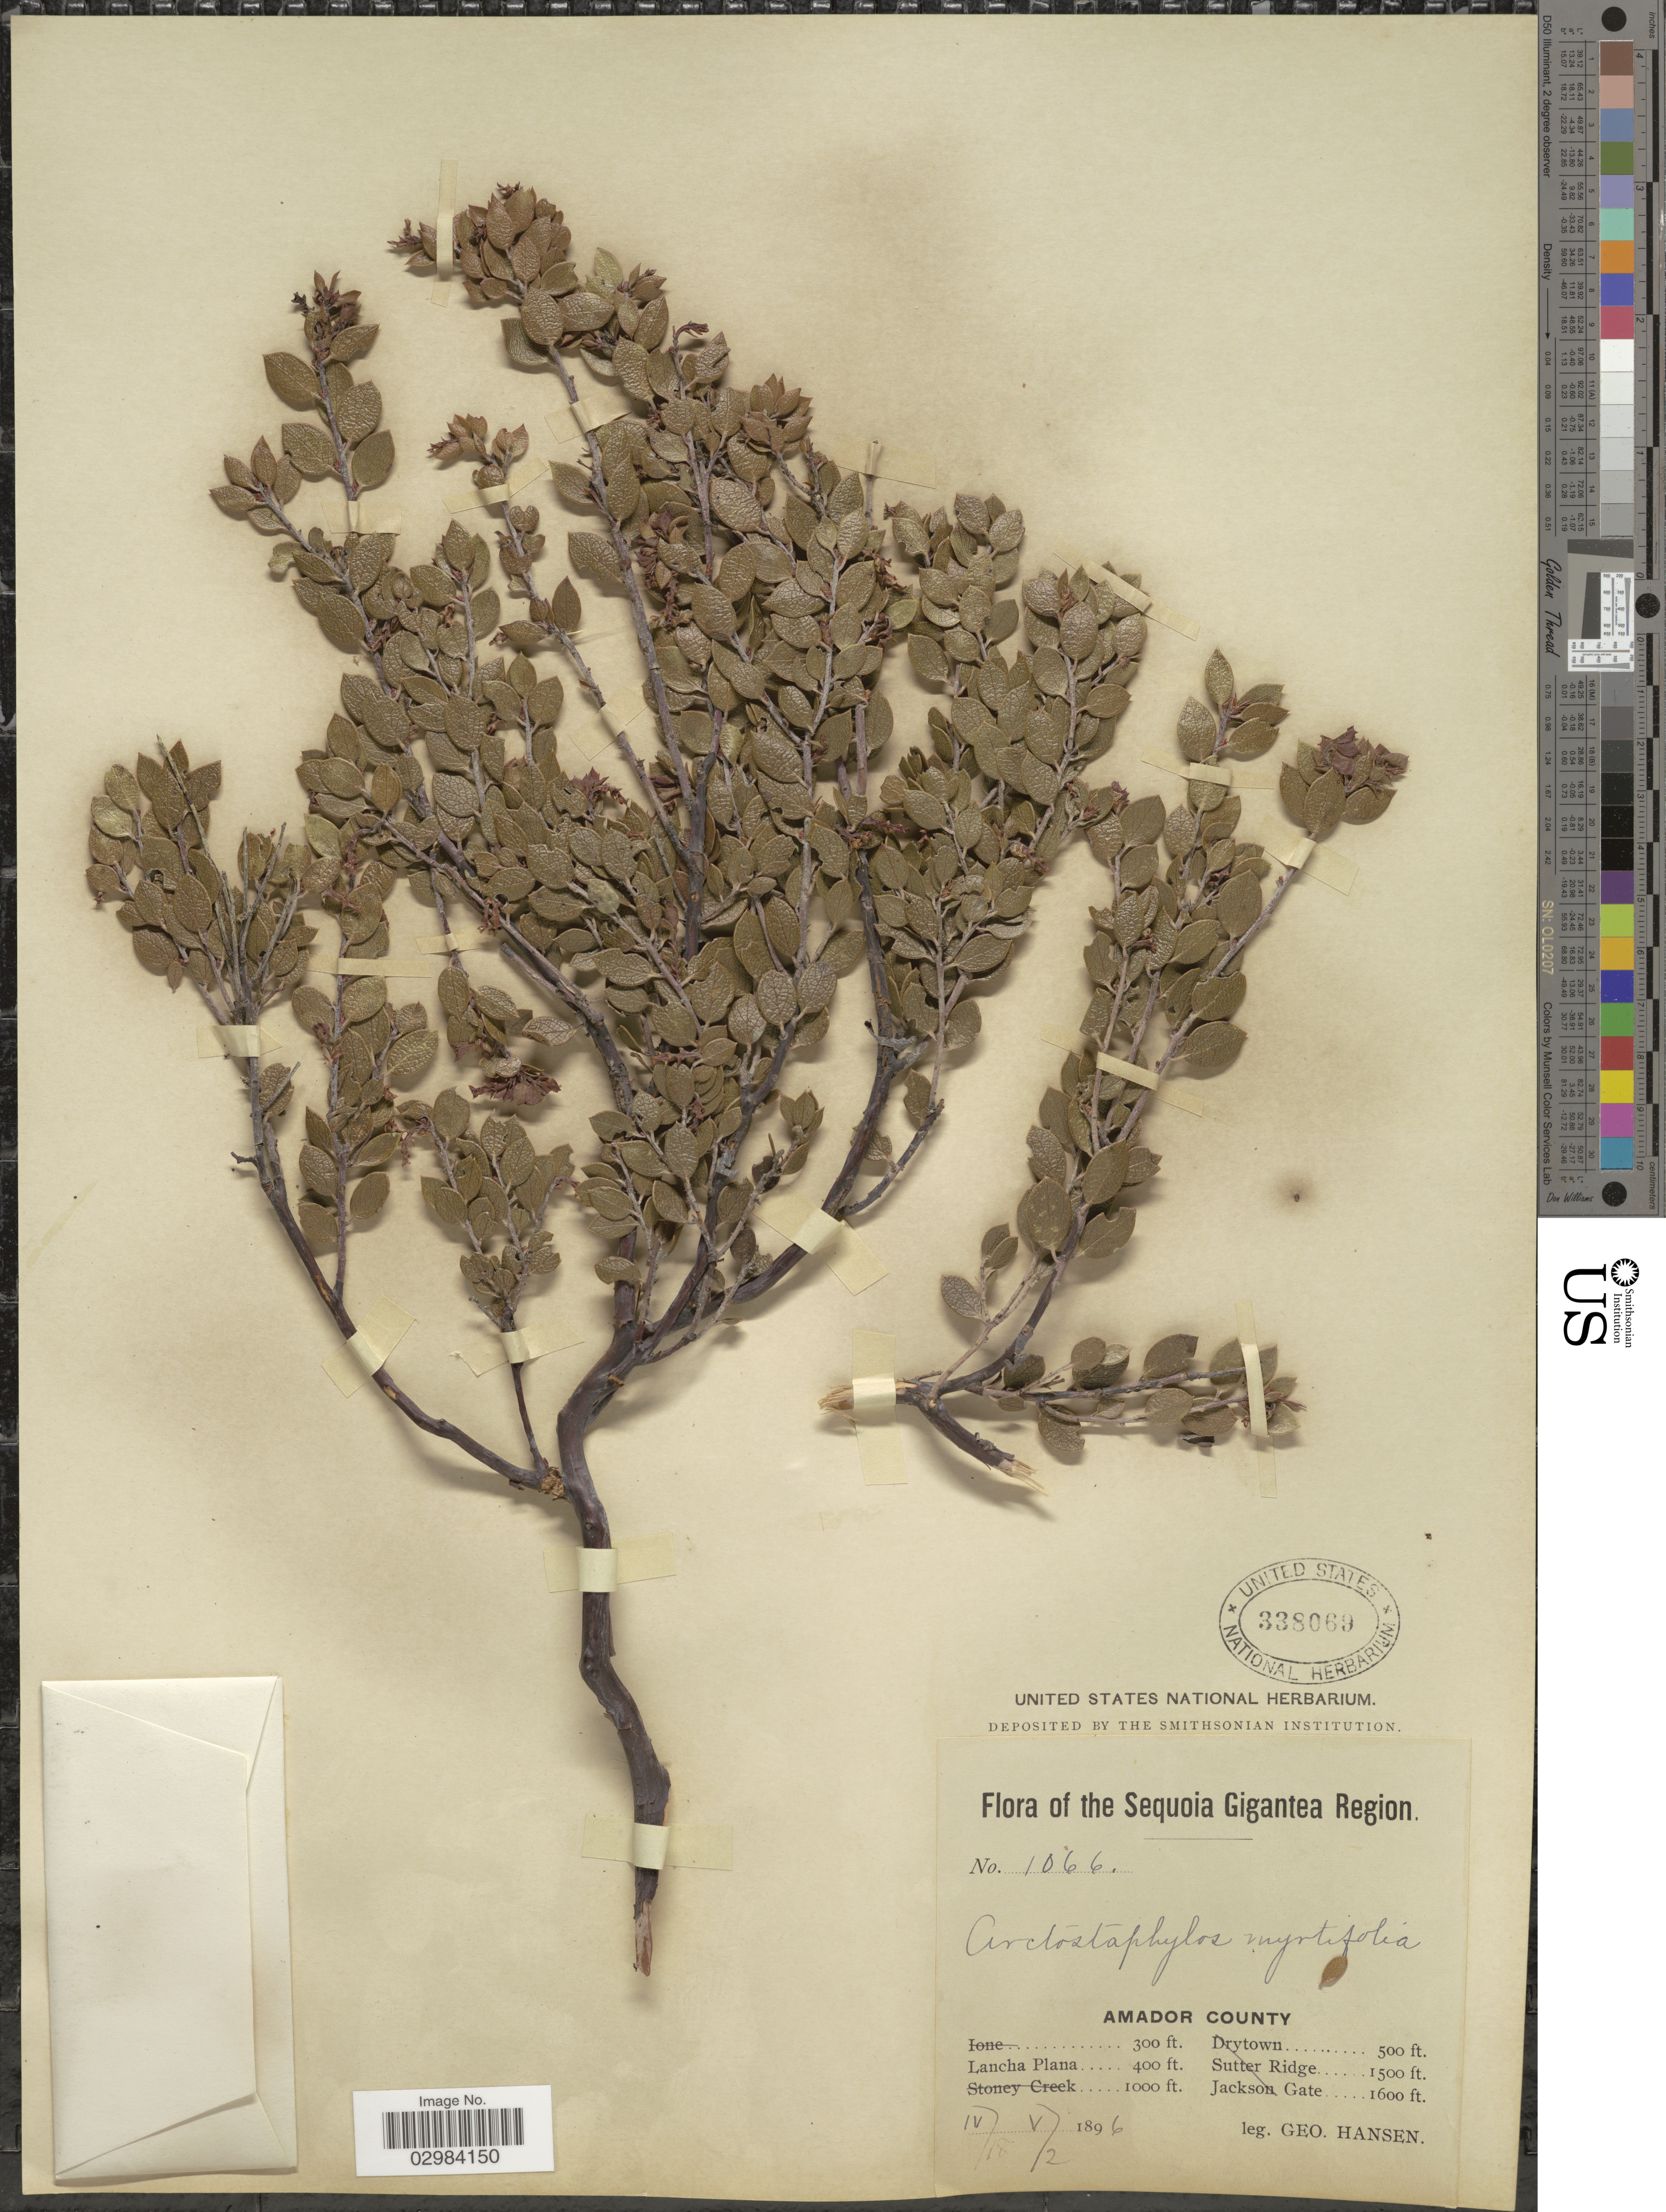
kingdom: Plantae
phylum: Tracheophyta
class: Magnoliopsida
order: Ericales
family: Ericaceae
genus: Arctostaphylos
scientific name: Arctostaphylos myrtifolia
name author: Parry in Greene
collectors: G. Hansen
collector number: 1066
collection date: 1896-04-18/1896-05-02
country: United States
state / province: California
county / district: Amador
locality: Sequoia Gigantea Region, Amador County, Lancha Plana.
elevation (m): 122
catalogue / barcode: US 338069